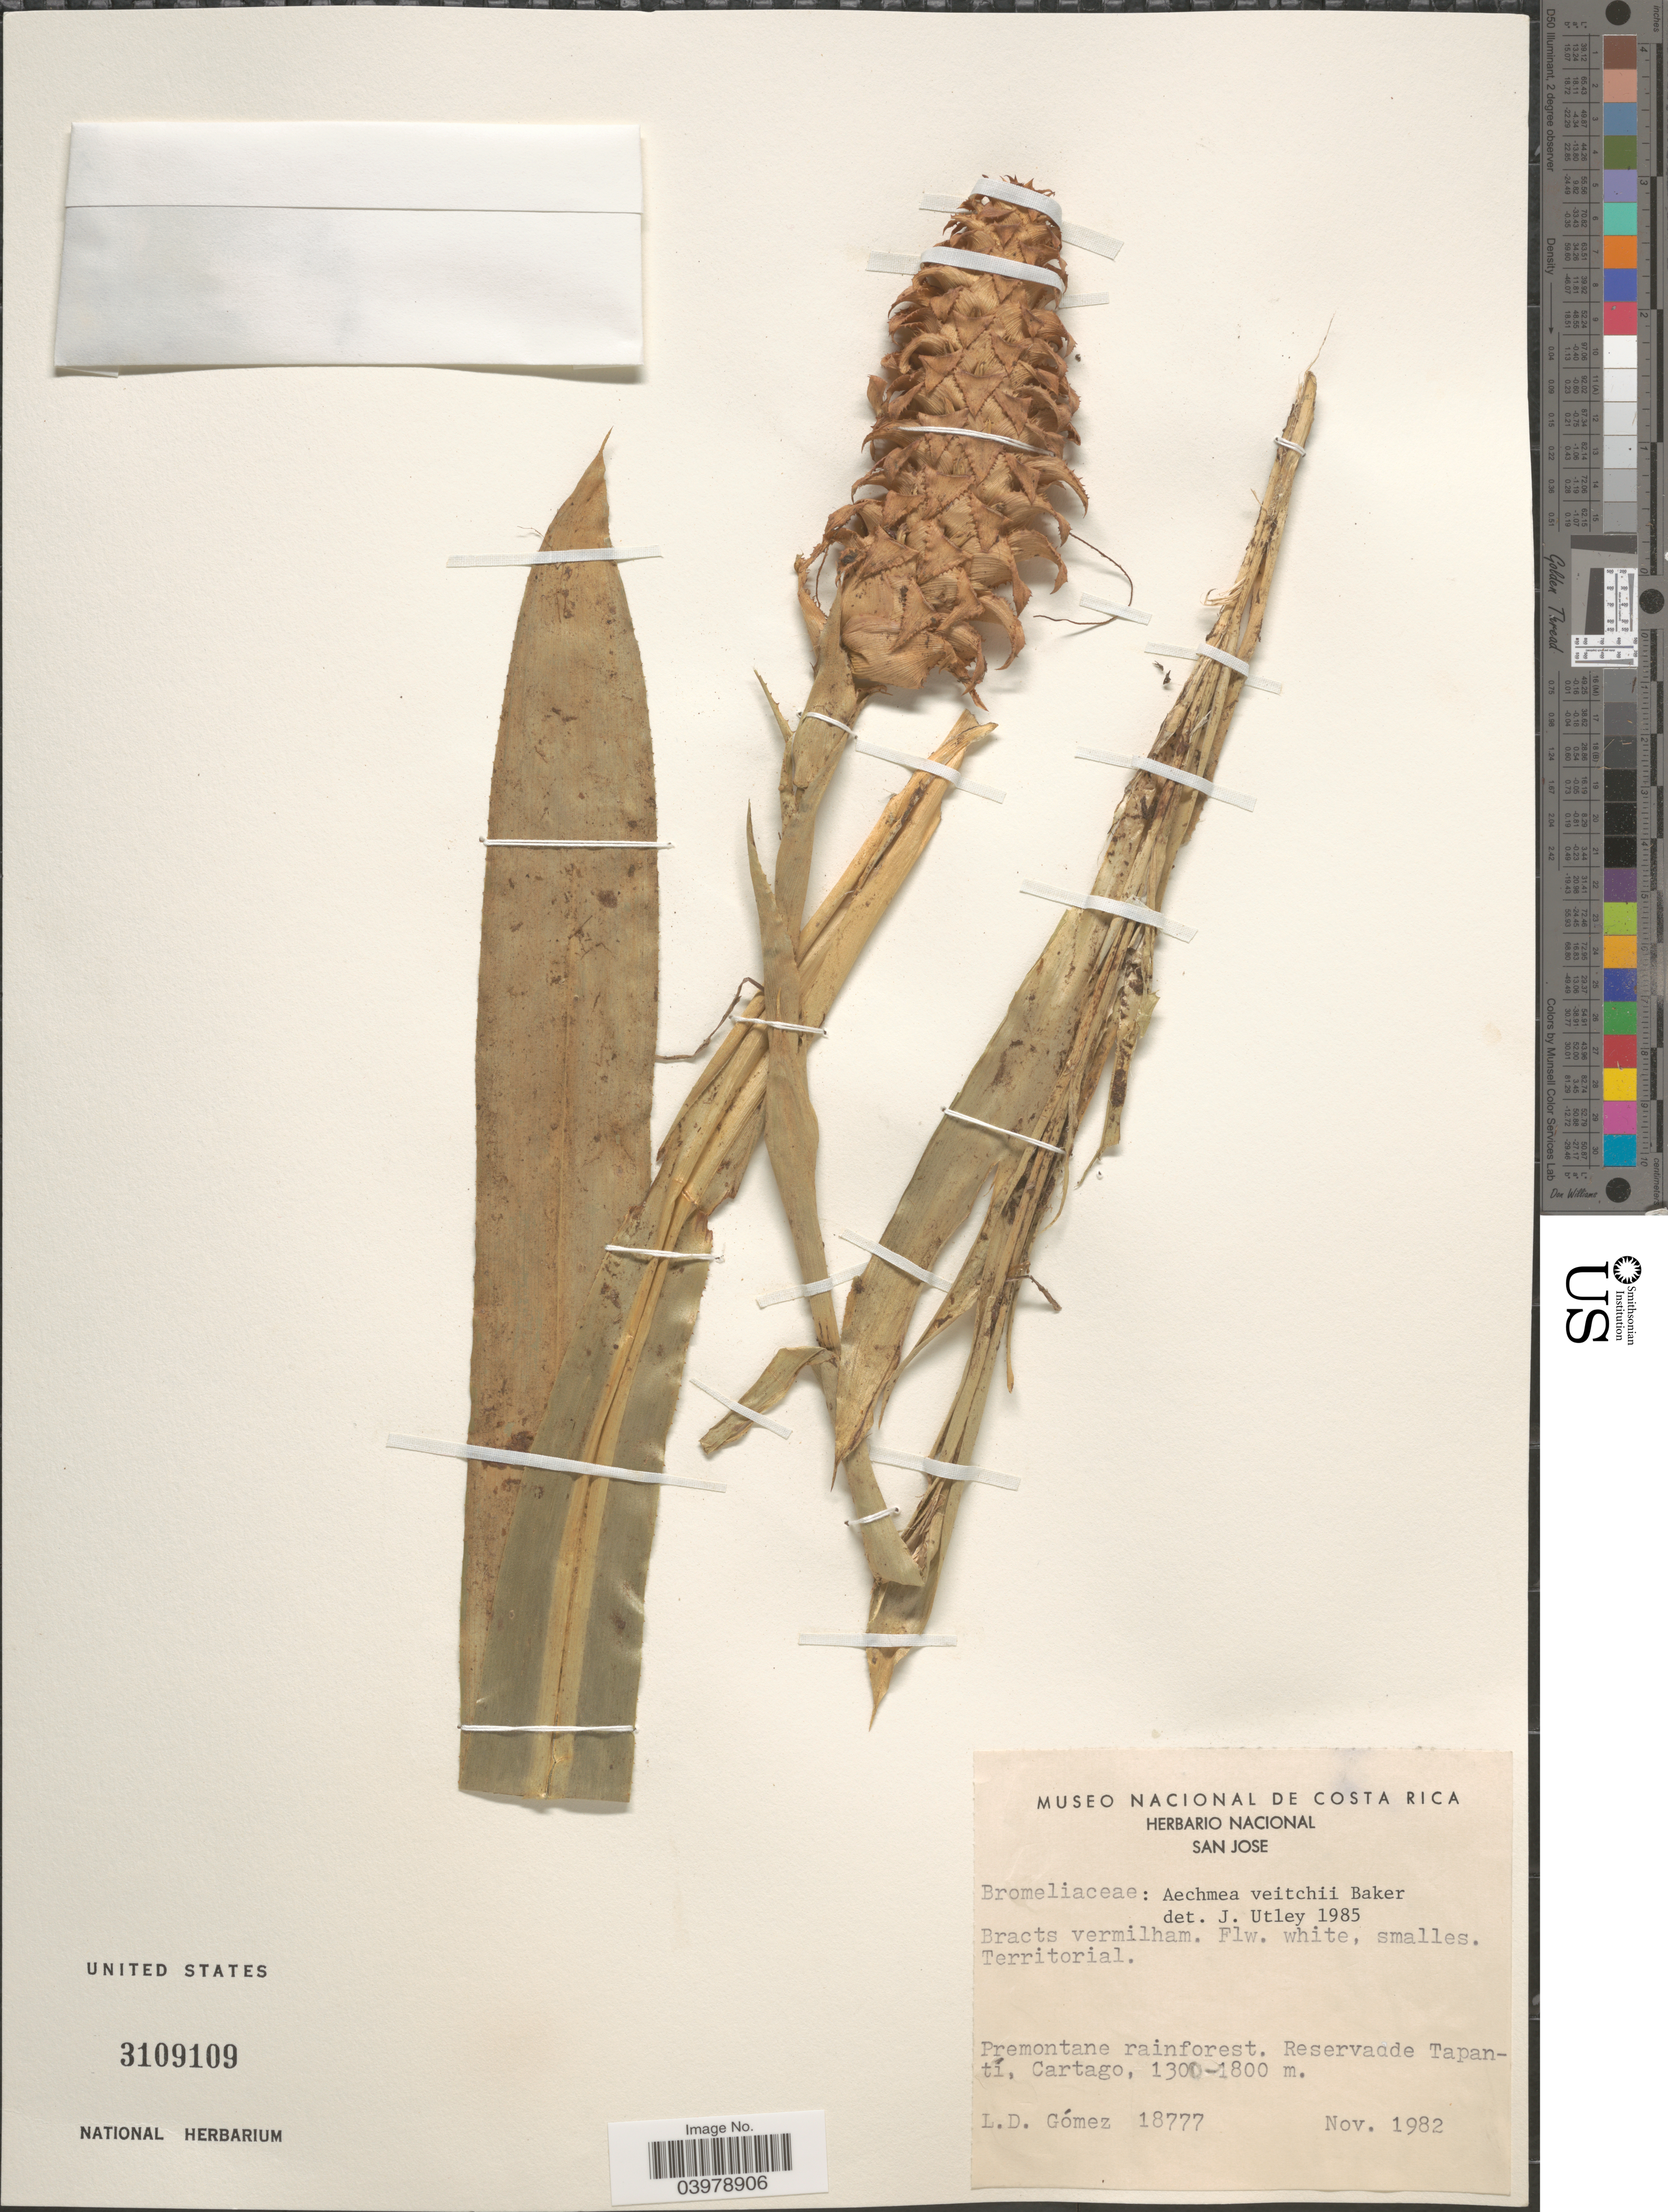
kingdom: Plantae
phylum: Tracheophyta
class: Liliopsida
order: Poales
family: Bromeliaceae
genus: Aechmea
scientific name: Aechmea veitchii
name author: Baker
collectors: L. D. Gómez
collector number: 18777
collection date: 1982-11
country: Costa Rica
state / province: Cartago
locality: Reservdade Tapantí.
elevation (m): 1300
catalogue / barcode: US 3109109